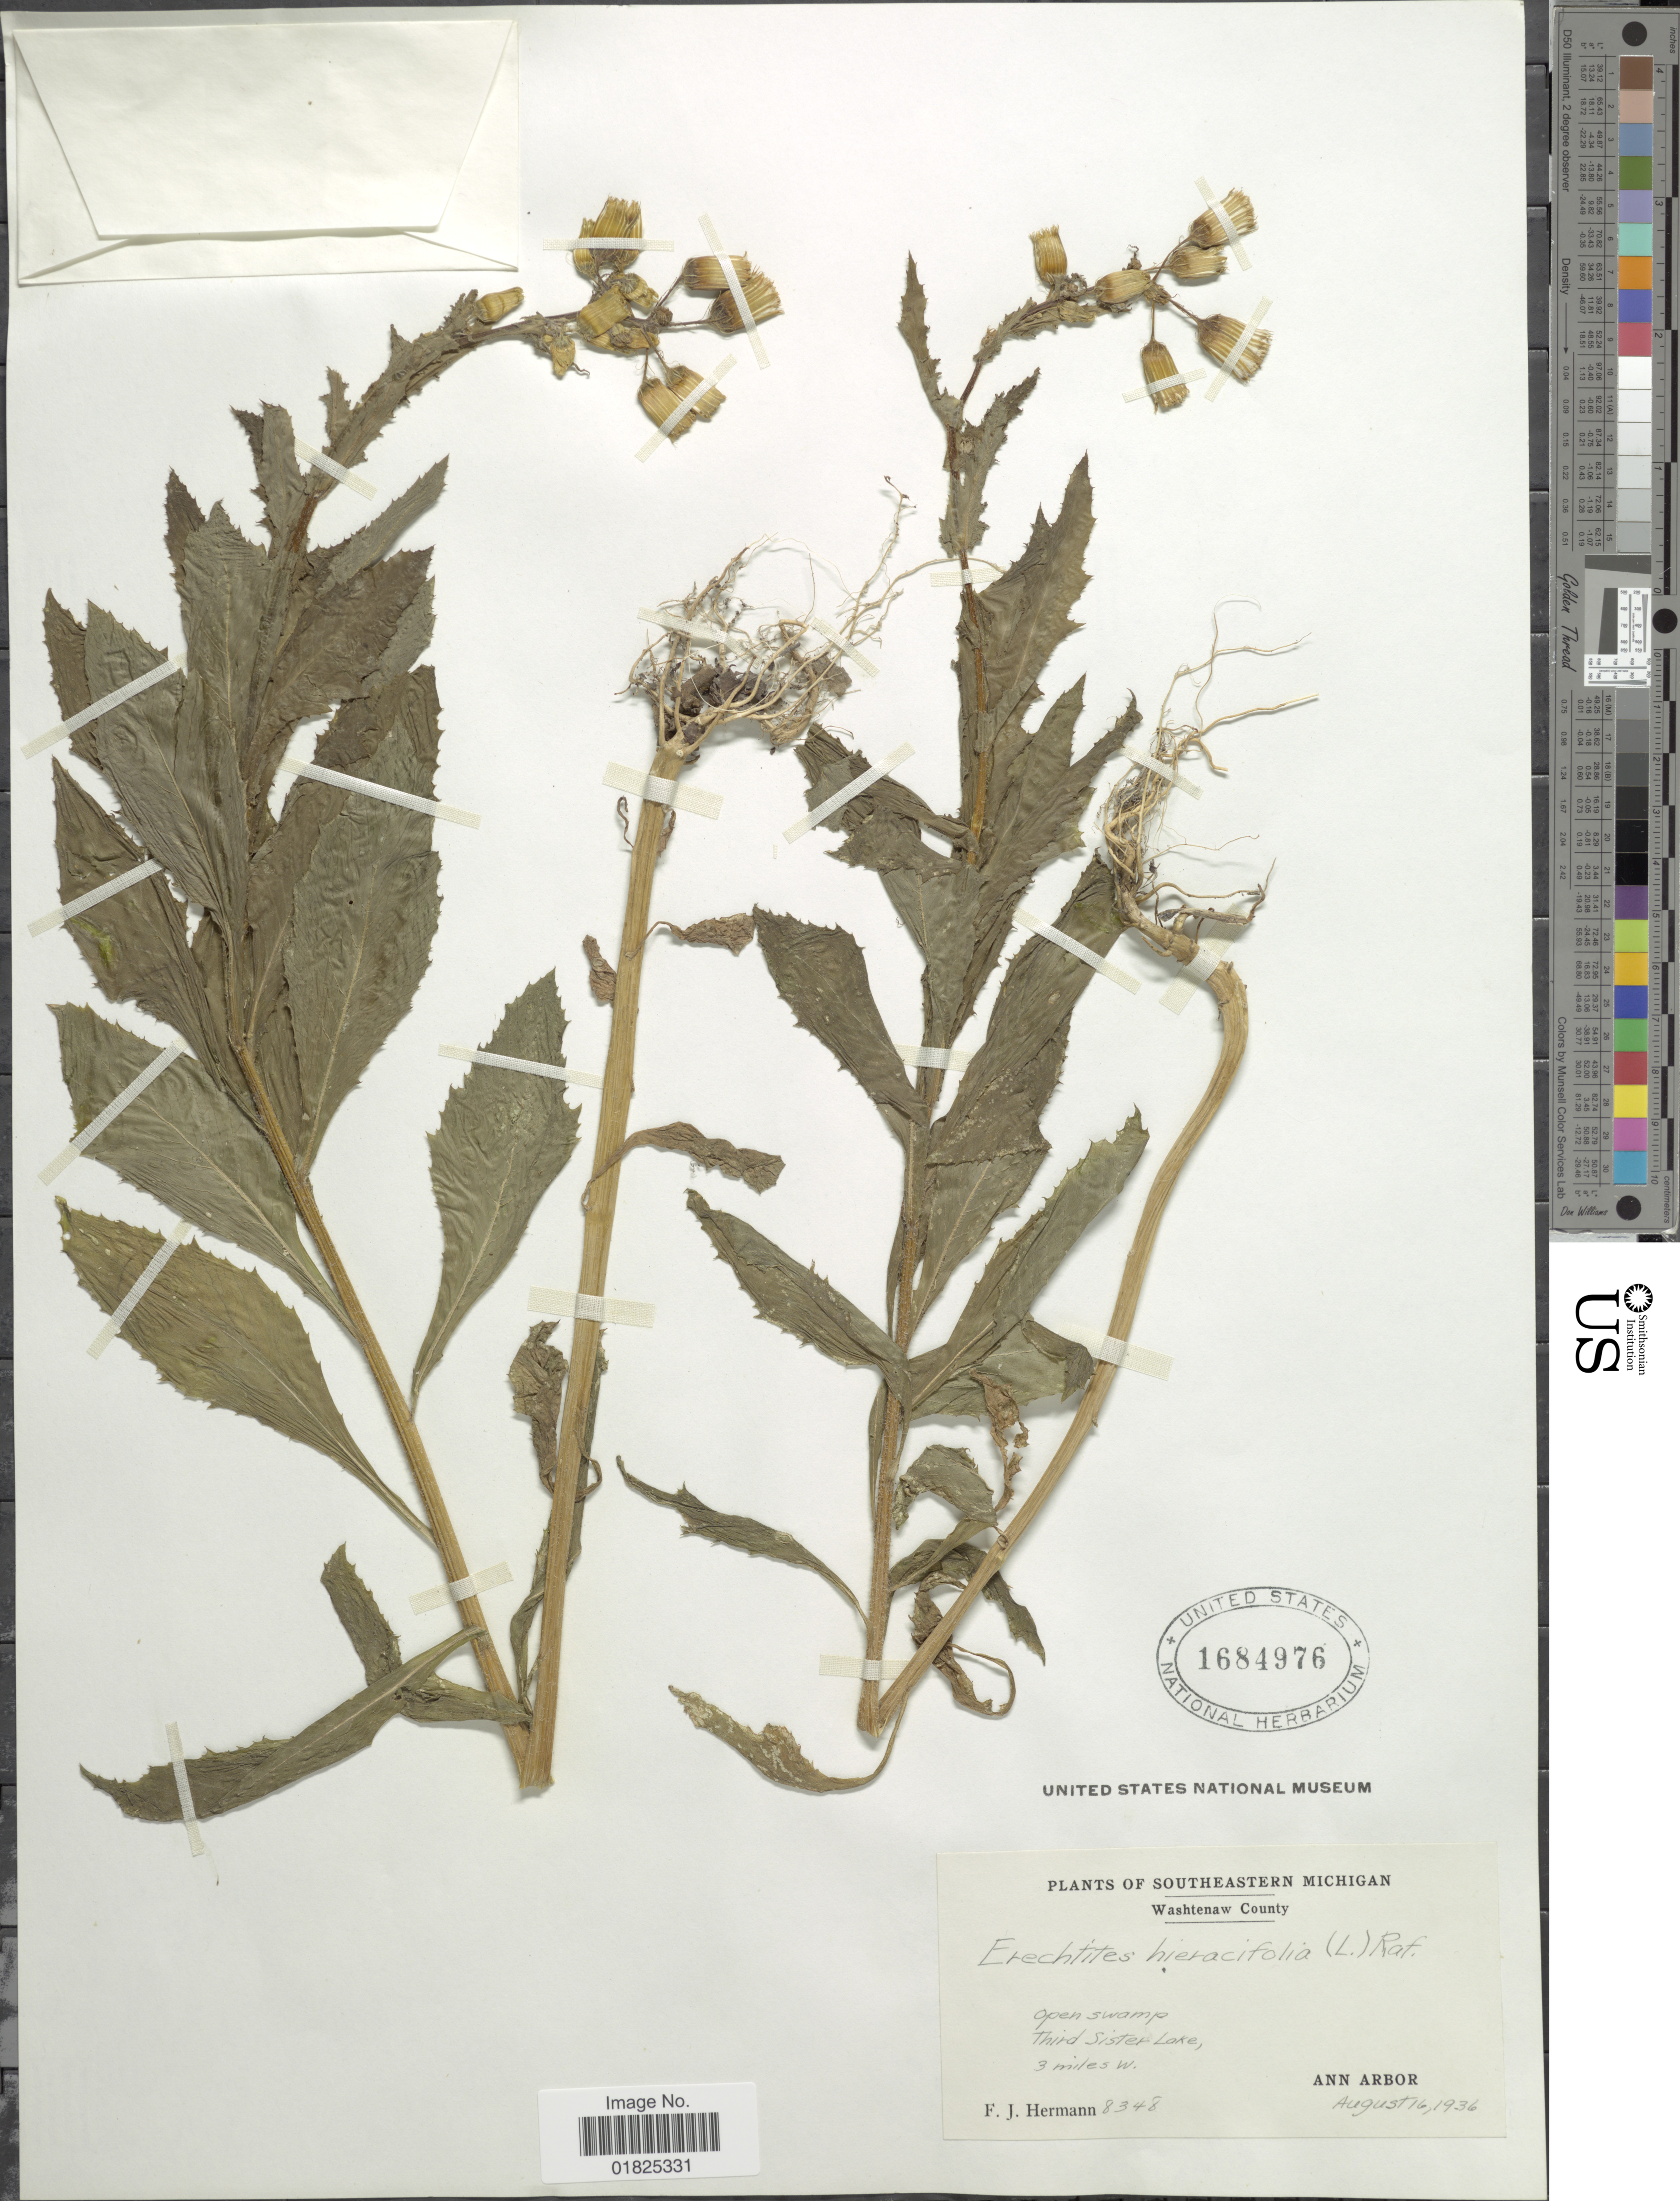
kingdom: Plantae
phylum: Tracheophyta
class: Magnoliopsida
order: Asterales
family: Asteraceae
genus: Erechtites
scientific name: Erechtites hieraciifolius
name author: (L.) Raf. ex DC.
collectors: F. J. Hermann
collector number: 8348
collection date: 1936-08-16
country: United States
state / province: Michigan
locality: Southeastern Michigan. Third Sister Lake, 3 miles W. Ann Arbor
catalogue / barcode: US 1684976